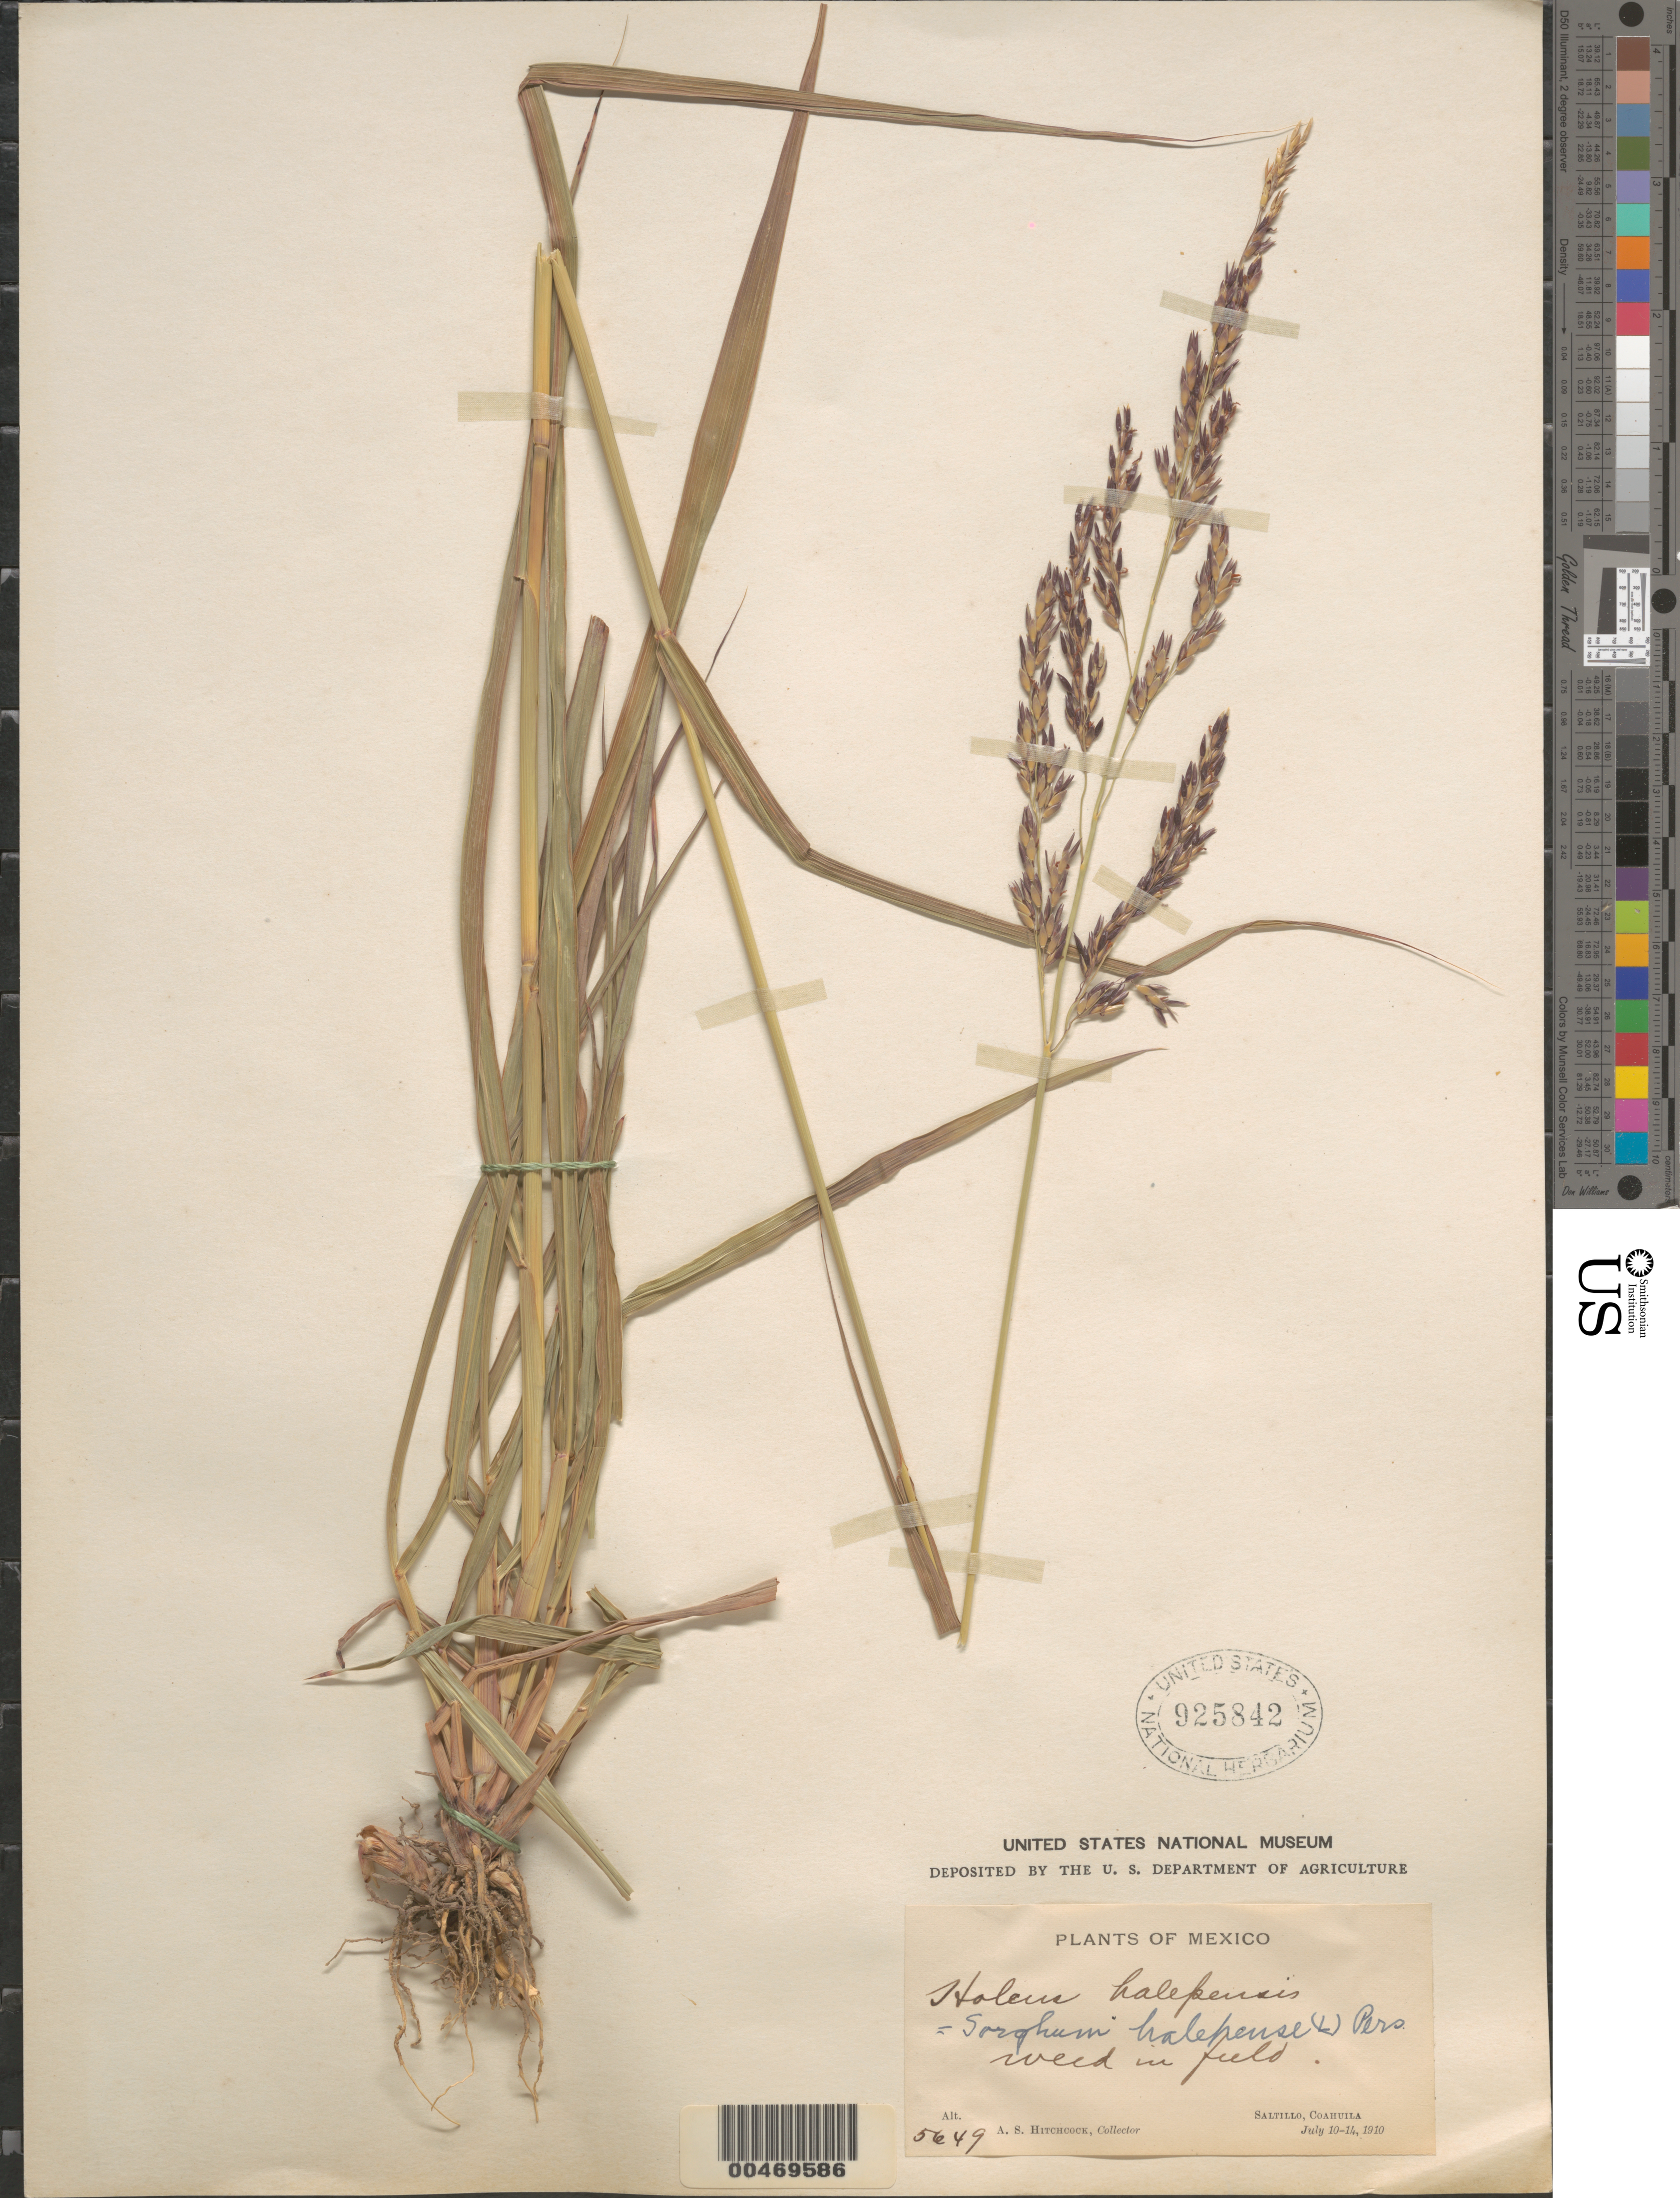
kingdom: Plantae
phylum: Tracheophyta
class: Liliopsida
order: Poales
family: Poaceae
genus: Sorghum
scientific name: Sorghum halepense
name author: (L.) Pers.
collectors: A. S. Hitchcock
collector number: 5649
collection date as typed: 10 Jul 1910 to 14 Jul 1910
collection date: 1910-07-10/1910-07-14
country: Mexico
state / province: Coahuila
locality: Saltillo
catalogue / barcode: US 925842